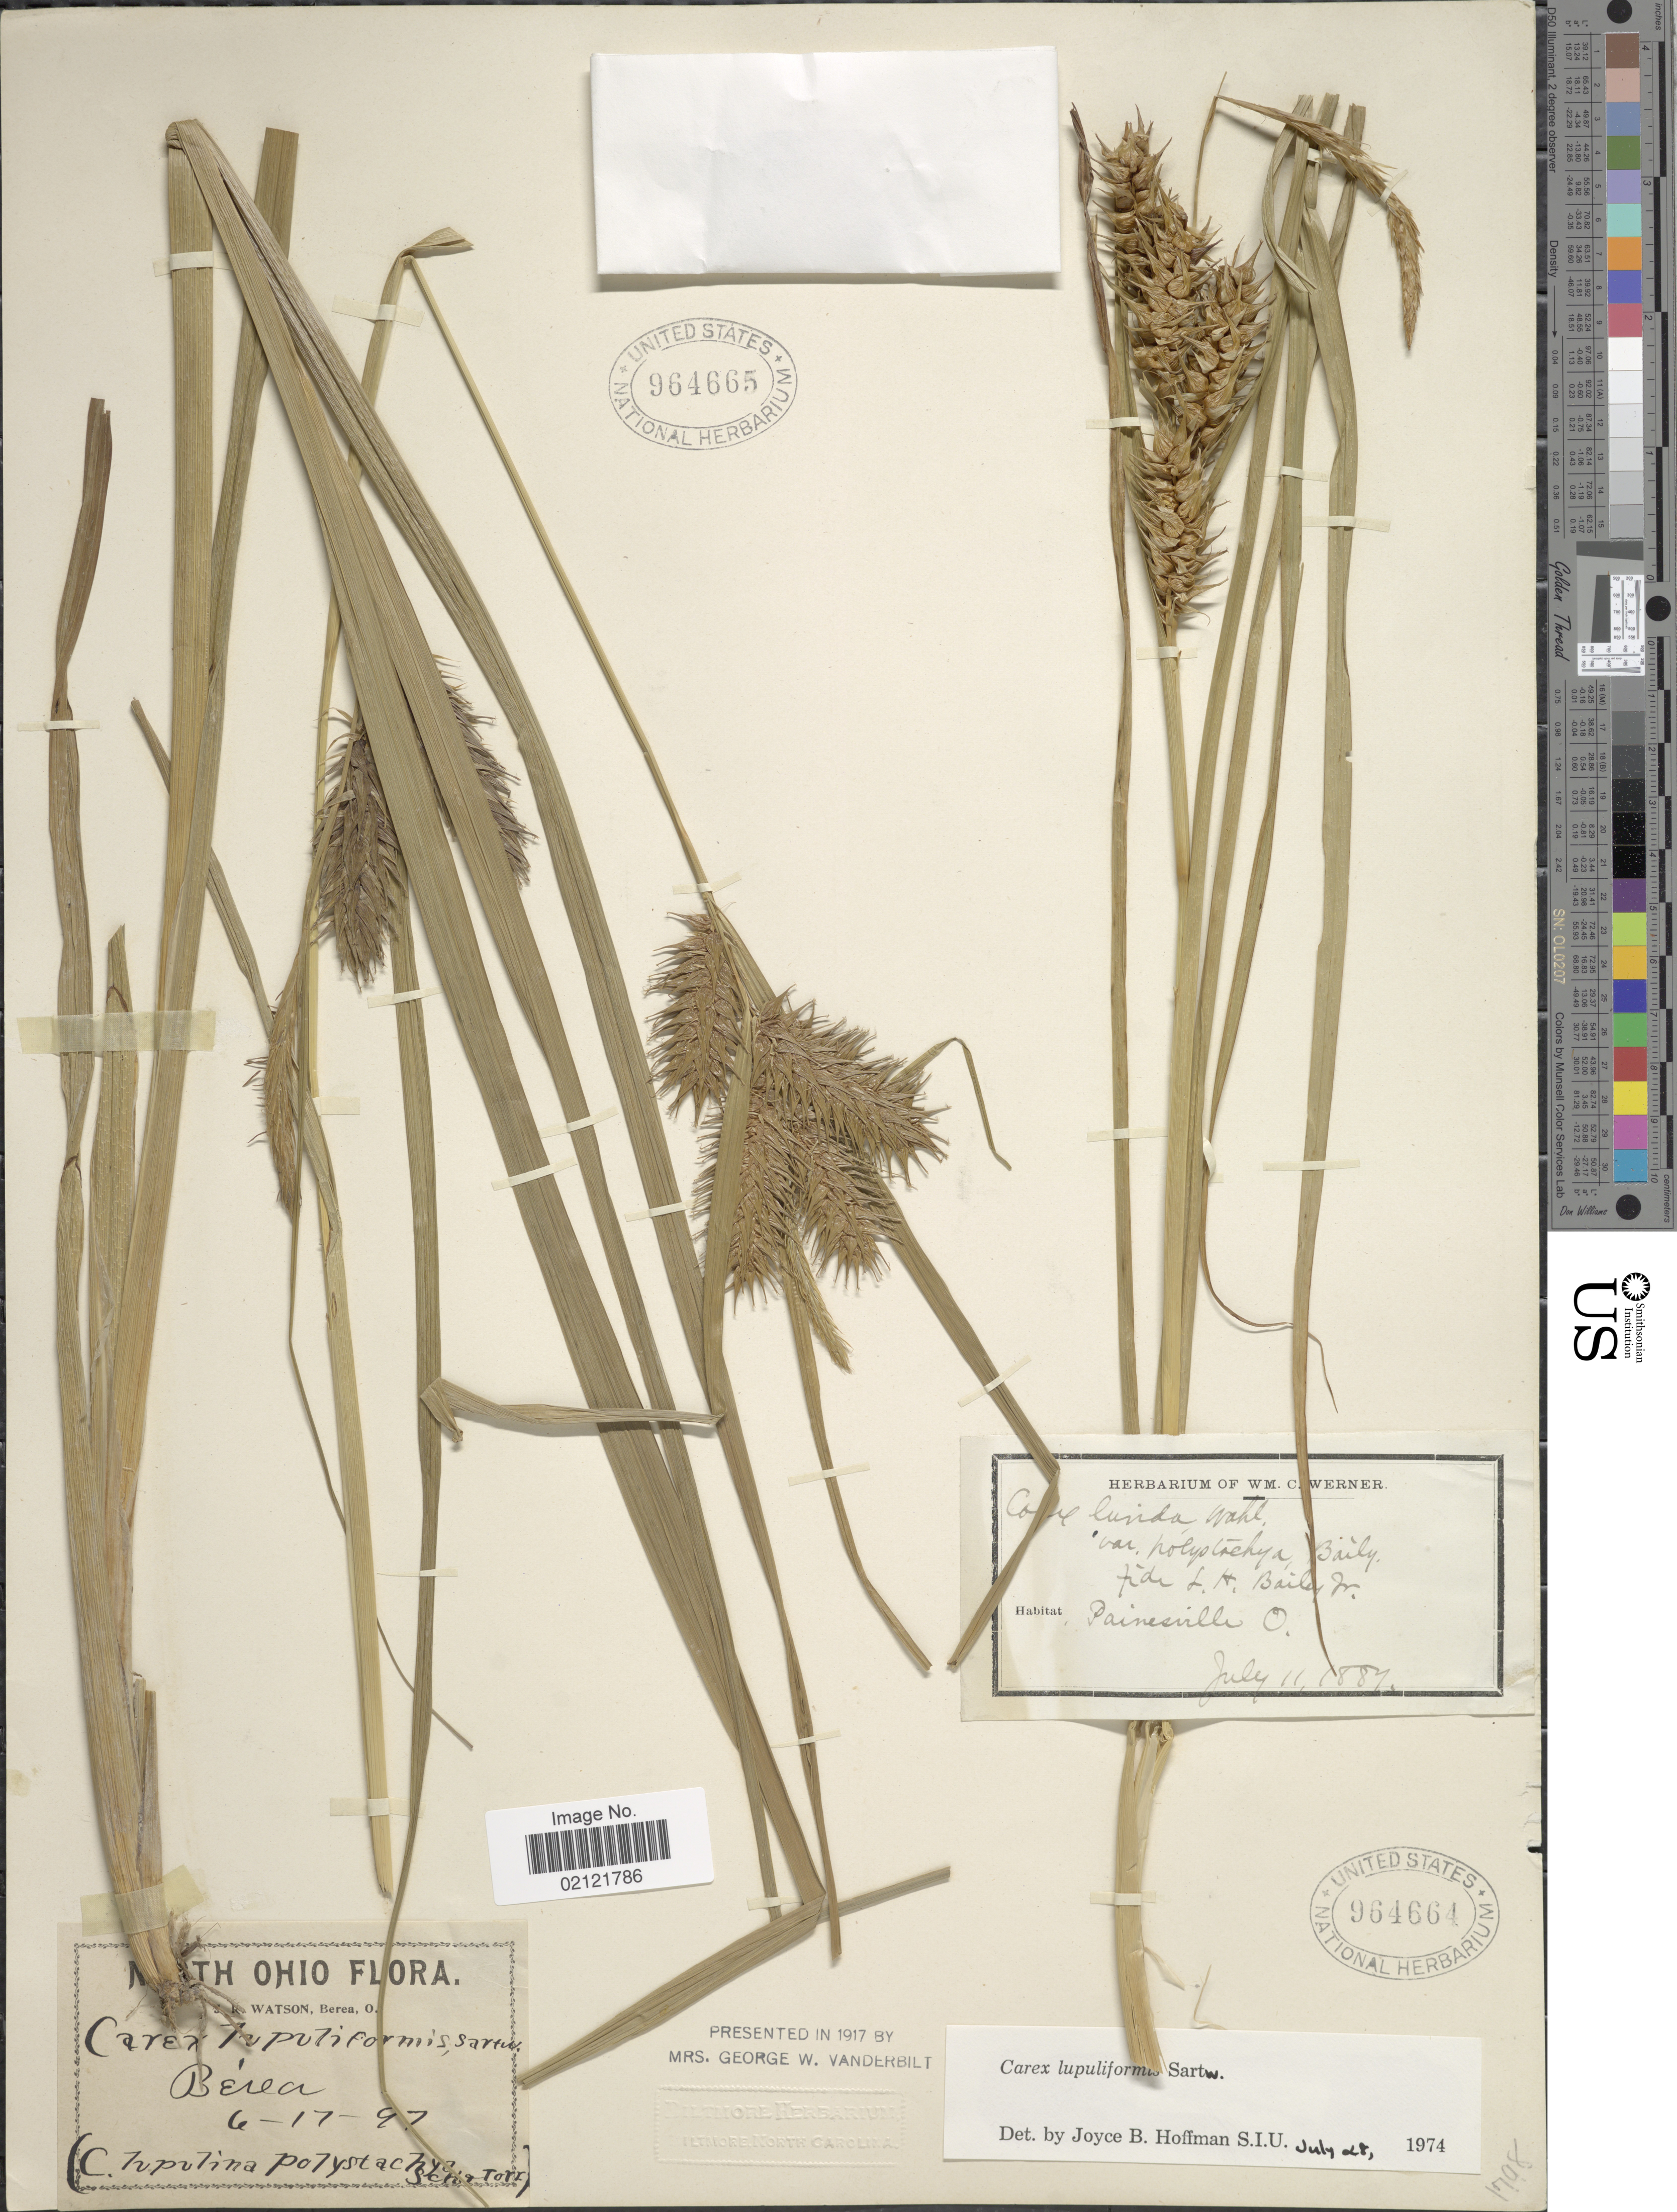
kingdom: Plantae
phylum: Tracheophyta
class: Liliopsida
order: Poales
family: Cyperaceae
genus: Carex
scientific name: Carex lupuliformis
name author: Sartwell ex Dewey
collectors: J. R. Watson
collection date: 1897-06-17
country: United States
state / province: Ohio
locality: North Ohio, Berea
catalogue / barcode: US 964664